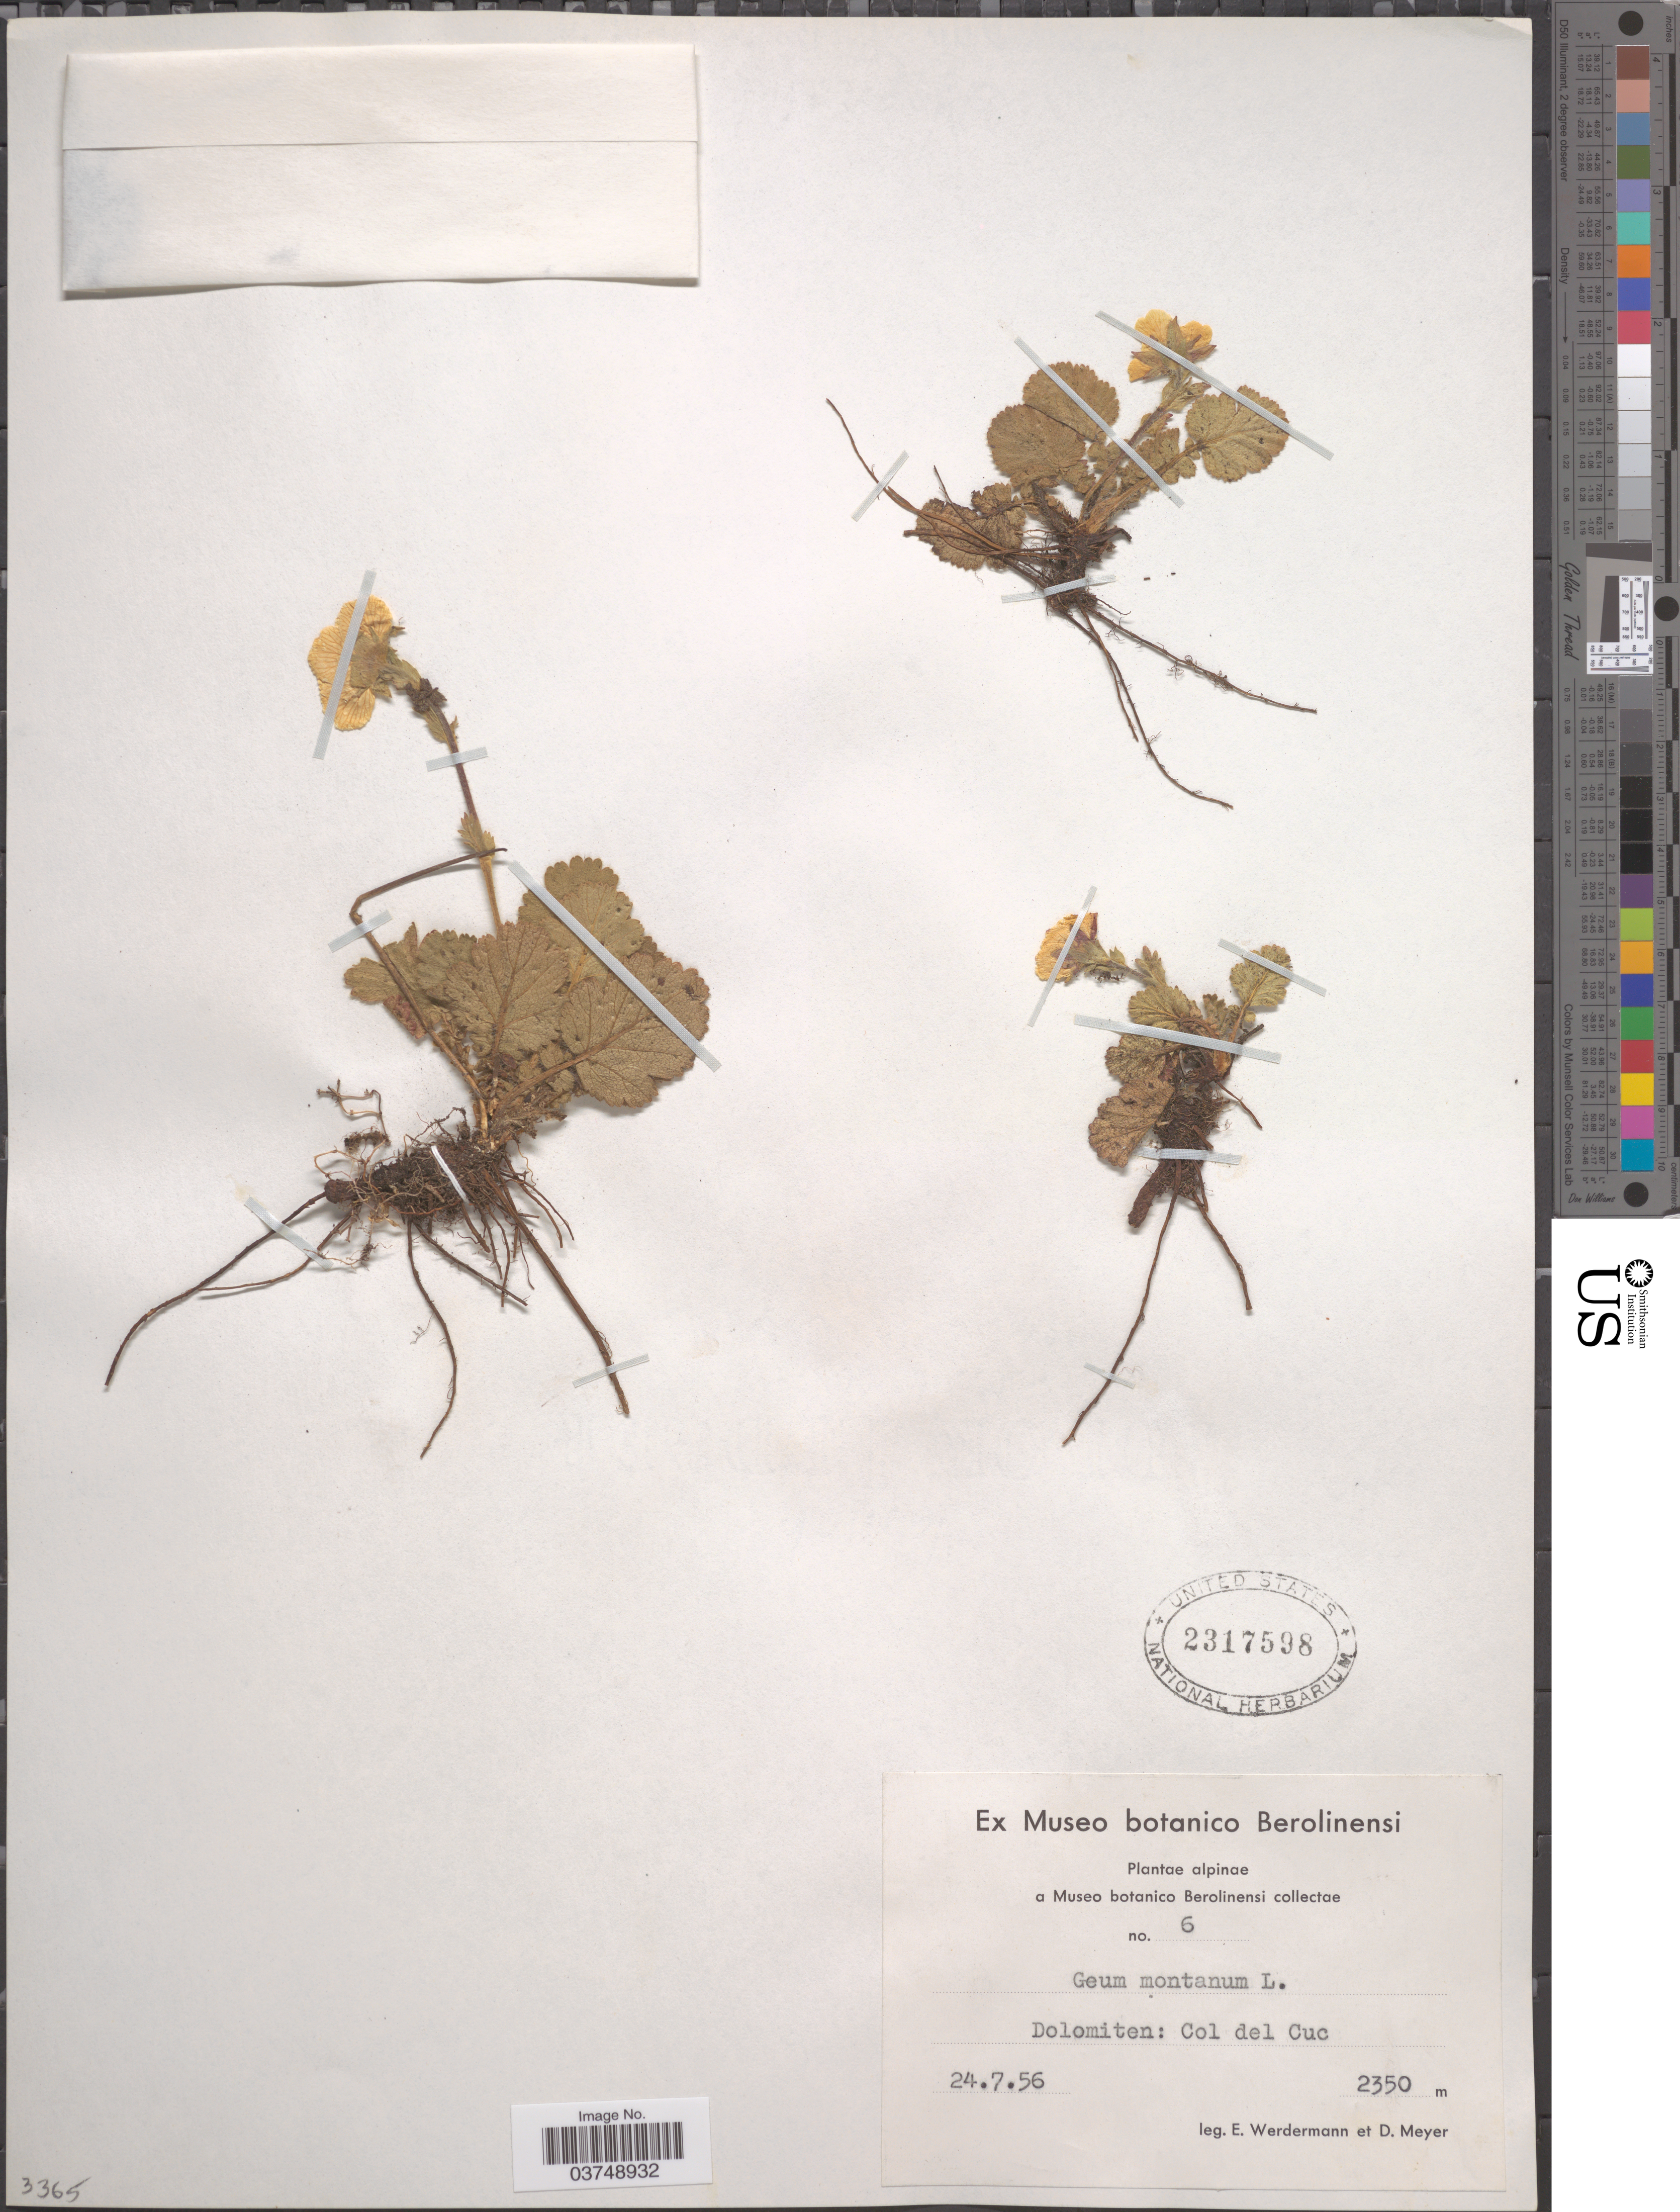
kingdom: Plantae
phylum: Tracheophyta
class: Magnoliopsida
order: Rosales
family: Rosaceae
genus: Geum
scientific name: Geum montanum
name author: L.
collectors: E. Werdermann & D. Meyer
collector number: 6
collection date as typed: Transcribed d/m/y: 24/7/56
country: Italy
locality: Alpinae. Dolomiten: Col del Cuc.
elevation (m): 2350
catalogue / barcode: US 2317598